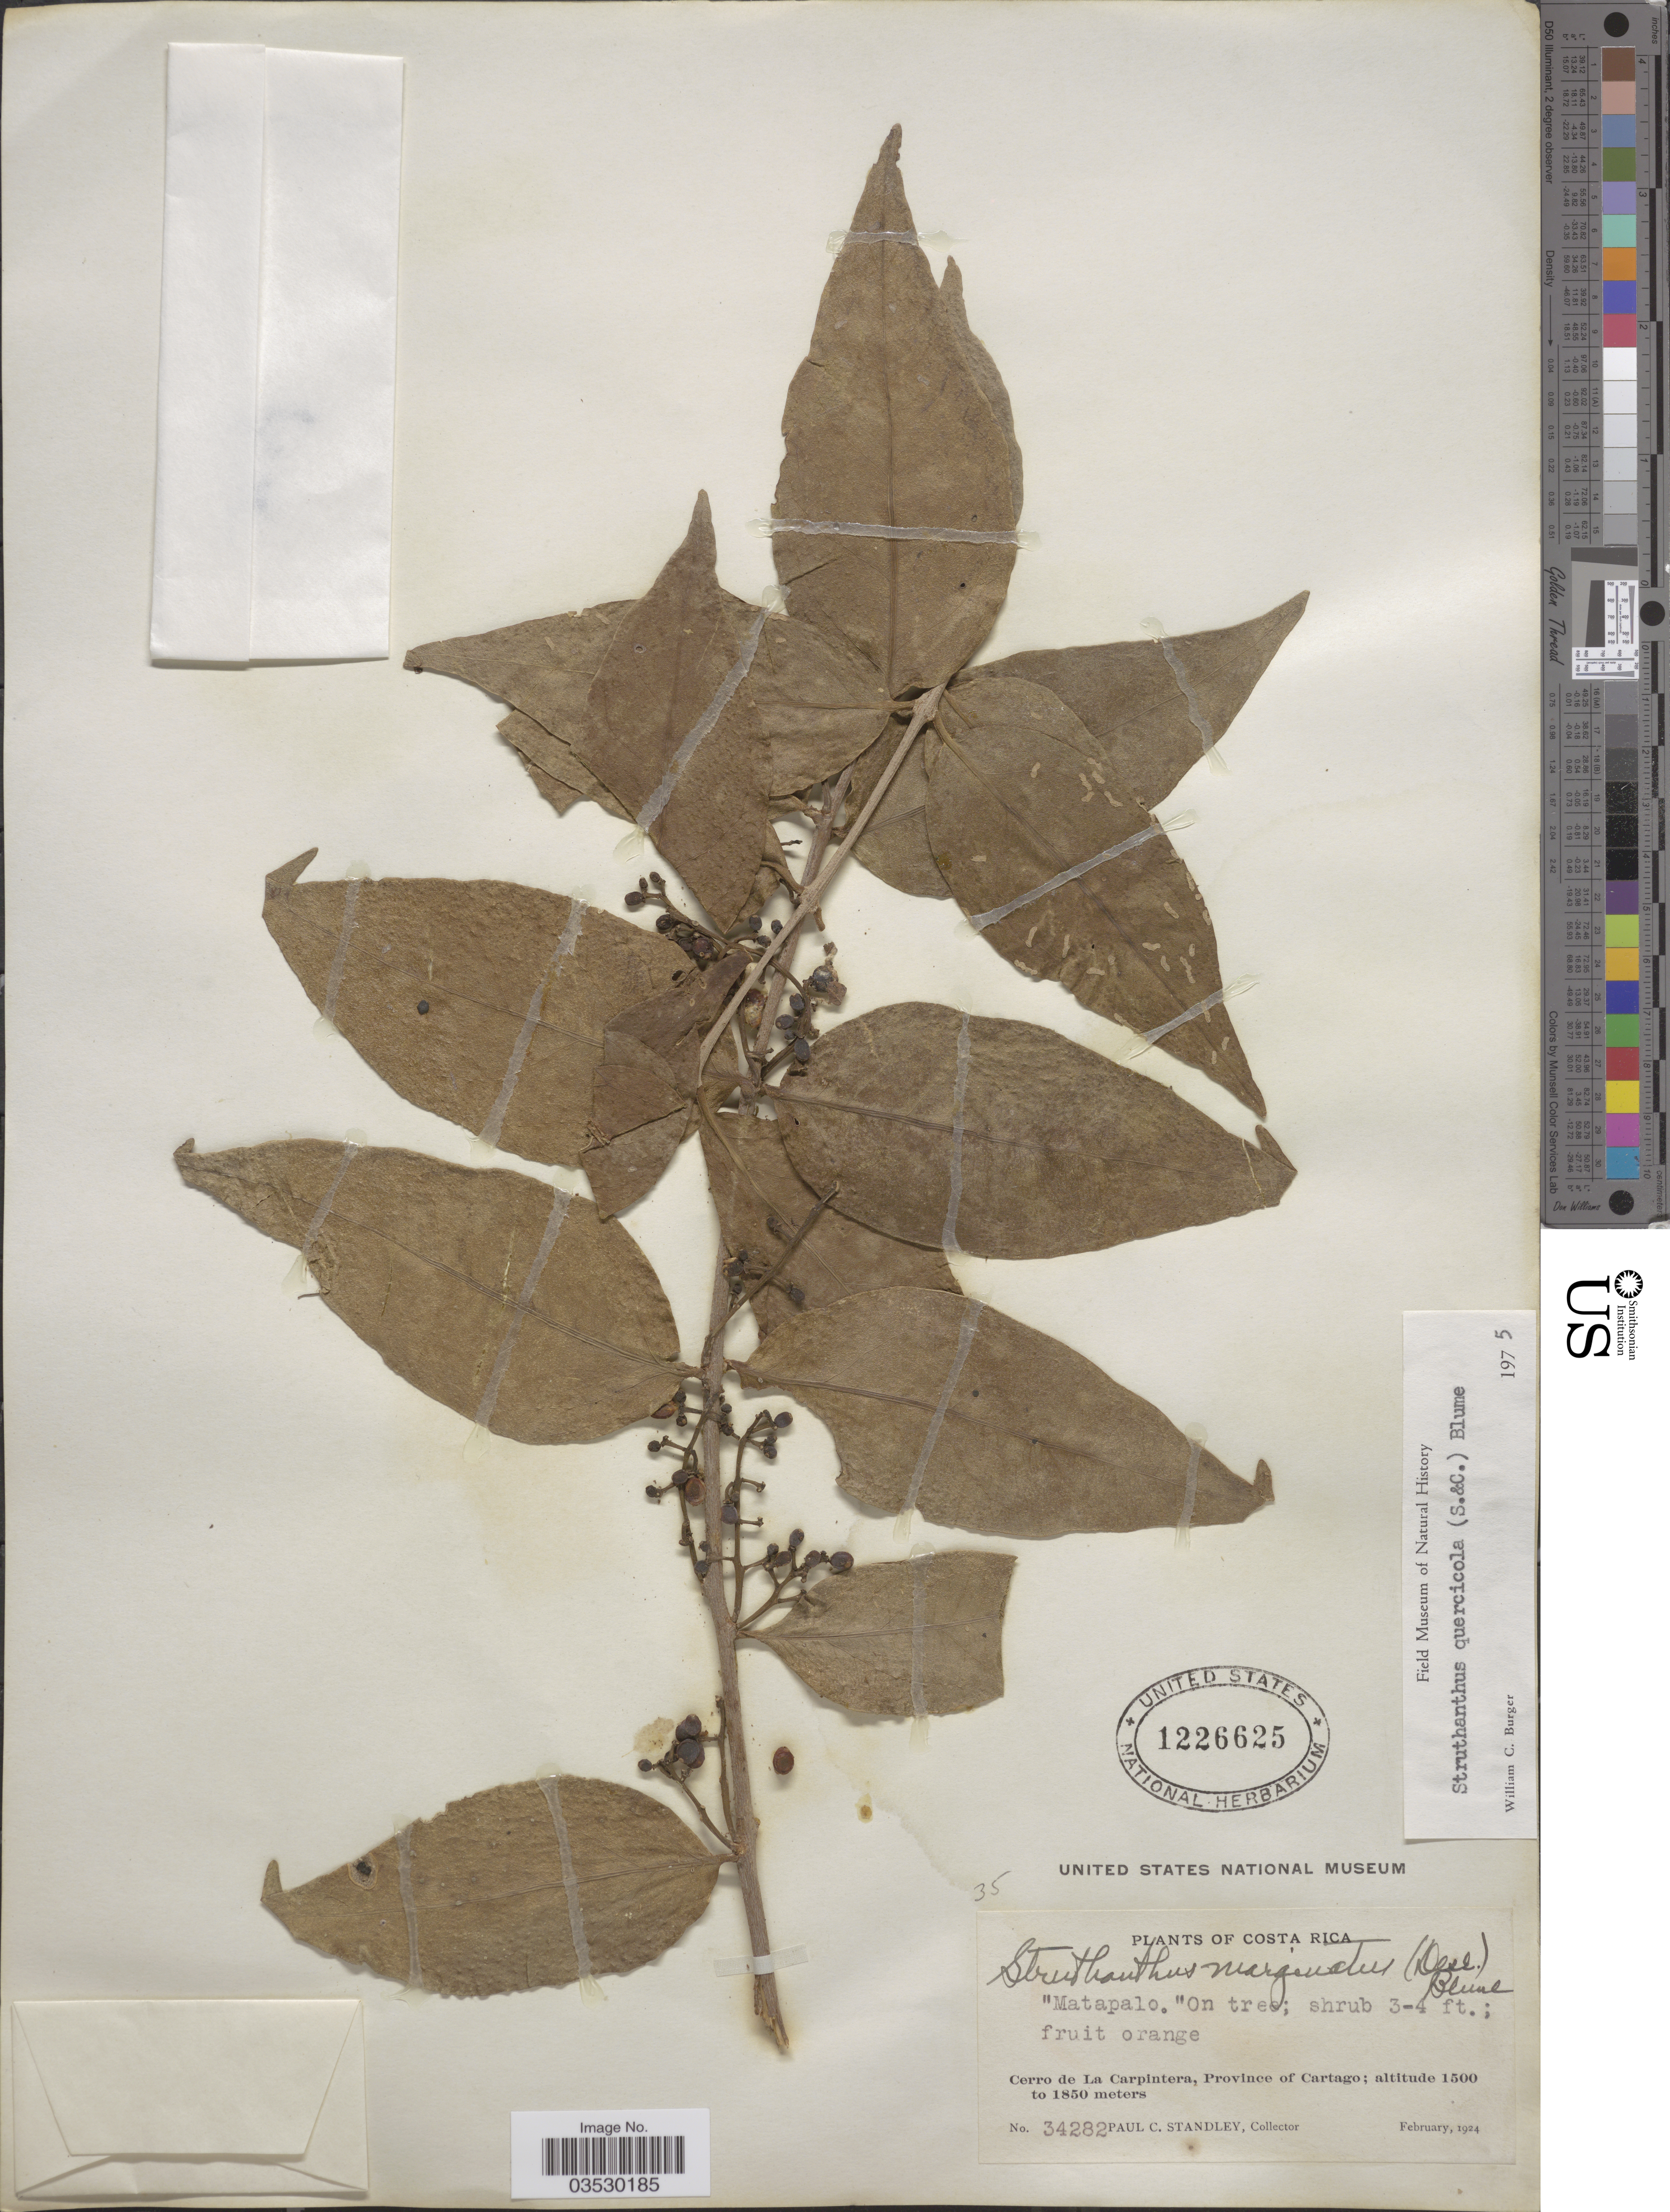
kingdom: Plantae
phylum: Tracheophyta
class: Magnoliopsida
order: Santalales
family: Loranthaceae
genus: Struthanthus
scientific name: Struthanthus quercicola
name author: (Kuijt) Cham. & Schltr.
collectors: P. C. Standley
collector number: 34282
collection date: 1924-02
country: Costa Rica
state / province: Cartago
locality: Cerro de La Carpintera.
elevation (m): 1500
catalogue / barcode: US 1226625